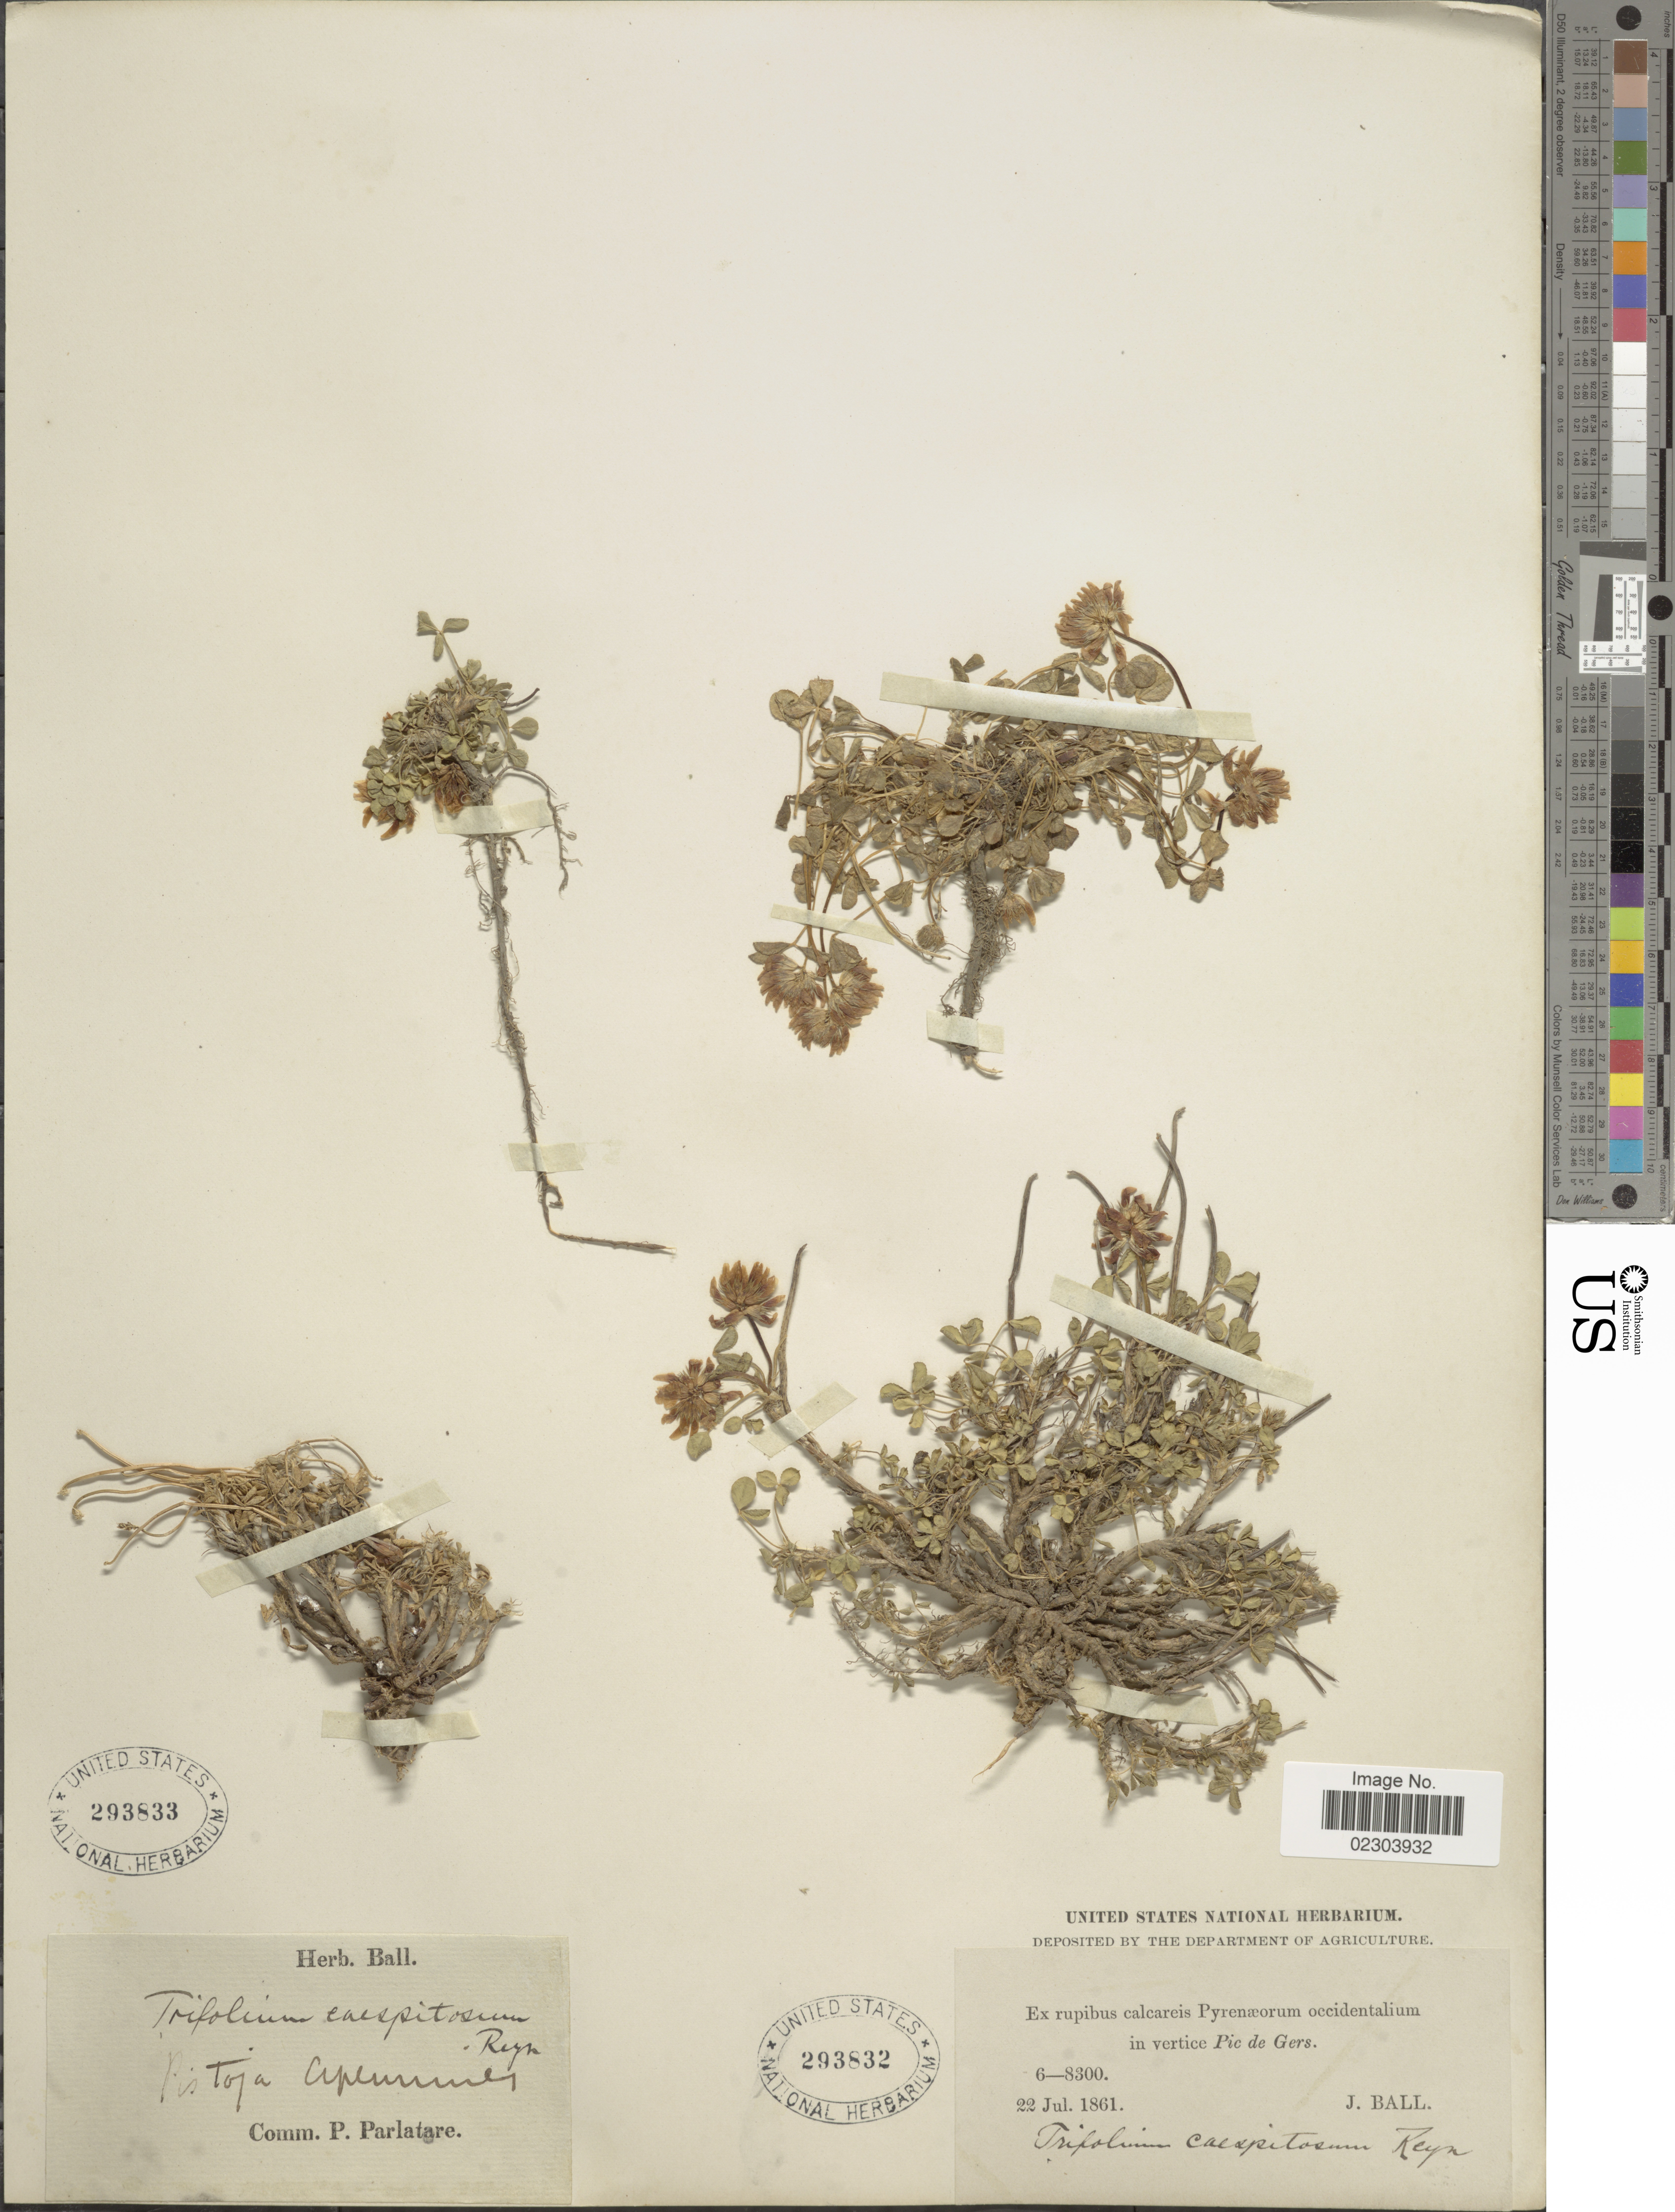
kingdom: Plantae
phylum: Tracheophyta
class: Magnoliopsida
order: Fabales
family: Fabaceae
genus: Trifolium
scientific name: Trifolium caespitosum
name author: Reyn.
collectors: J. Ball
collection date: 1861-07-22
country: France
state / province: Occitanie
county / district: Gers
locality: ex rupibus calcareis Pyrenaeum occidentalium in vertice Pic de Gers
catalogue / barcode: US 293832